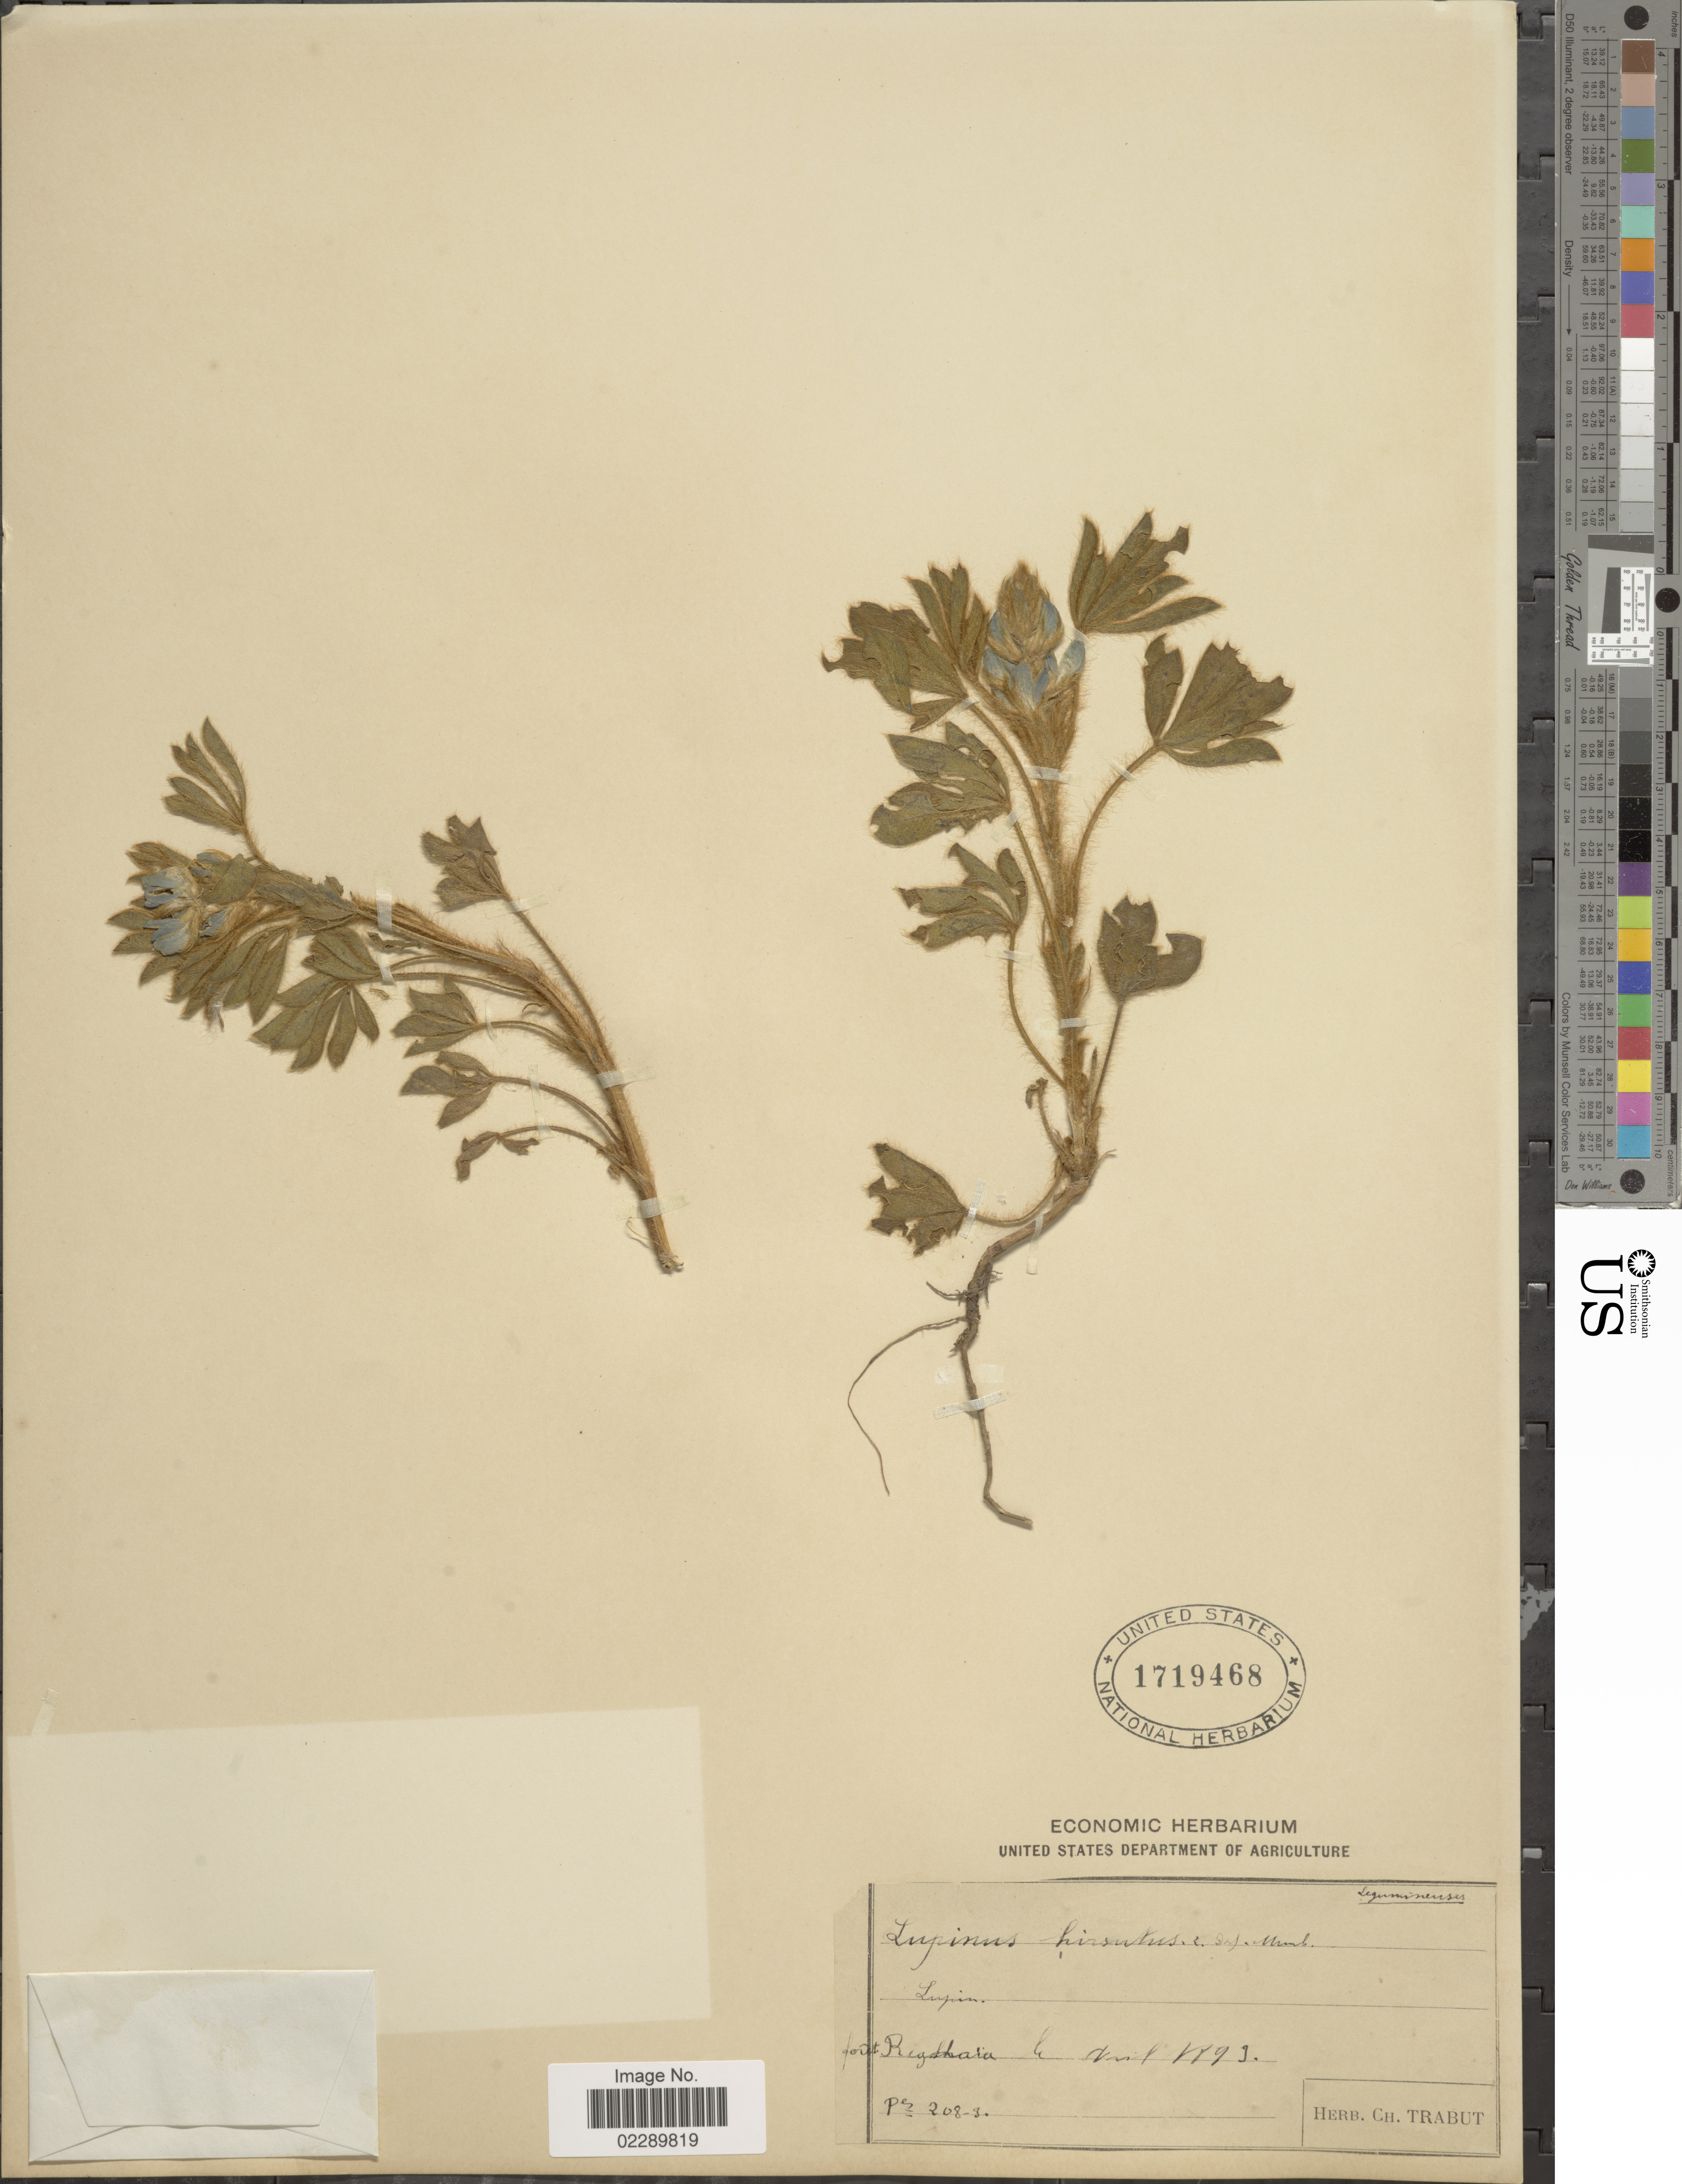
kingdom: Plantae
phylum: Tracheophyta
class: Magnoliopsida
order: Fabales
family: Fabaceae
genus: Lupinus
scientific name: Lupinus pilosus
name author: L.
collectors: Ex herb. Ch. Trabut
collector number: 208-3 ?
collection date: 1893-04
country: Algeria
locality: Forêt Reghaïa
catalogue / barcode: US 1719468